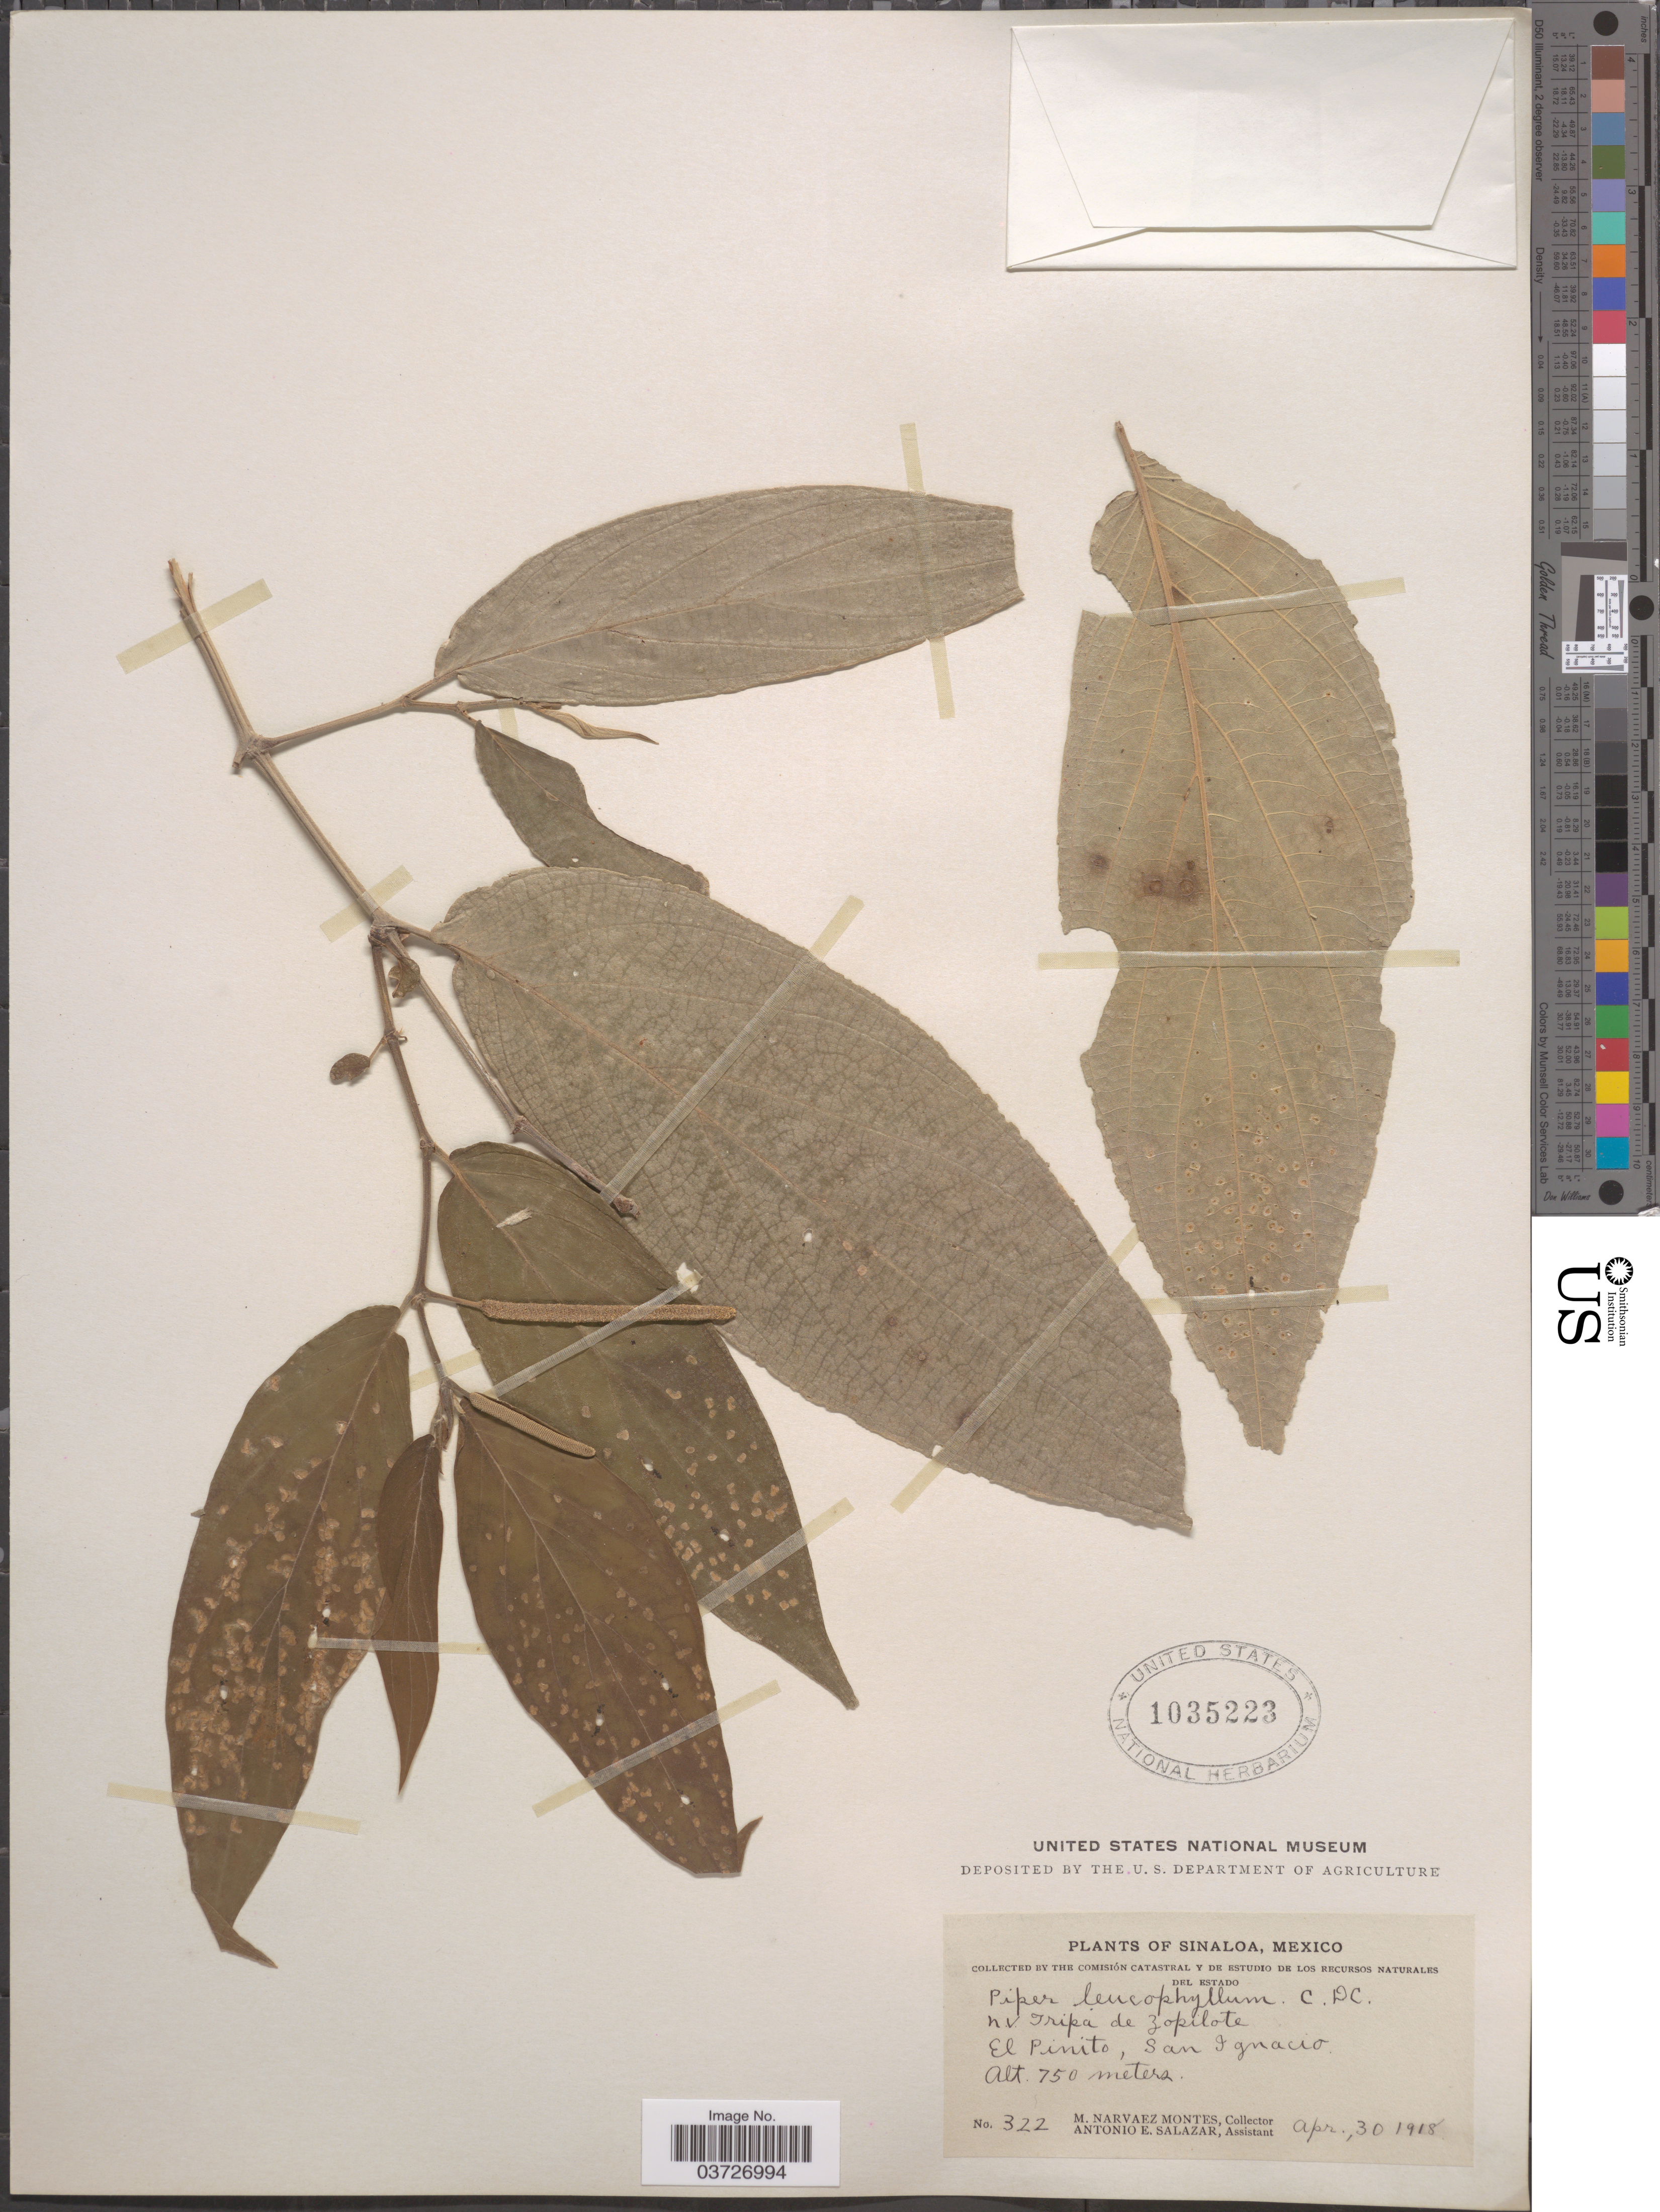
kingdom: Plantae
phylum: Tracheophyta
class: Magnoliopsida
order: Piperales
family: Piperaceae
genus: Piper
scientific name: Piper leucophyllum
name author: (Miq.) C. DC.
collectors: M. Narvaez-Montes & A. E. Salazar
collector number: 322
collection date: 1918-04-30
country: Mexico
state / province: Sinaloa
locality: El Pinito, San Ignacio.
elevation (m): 750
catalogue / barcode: US 1035223